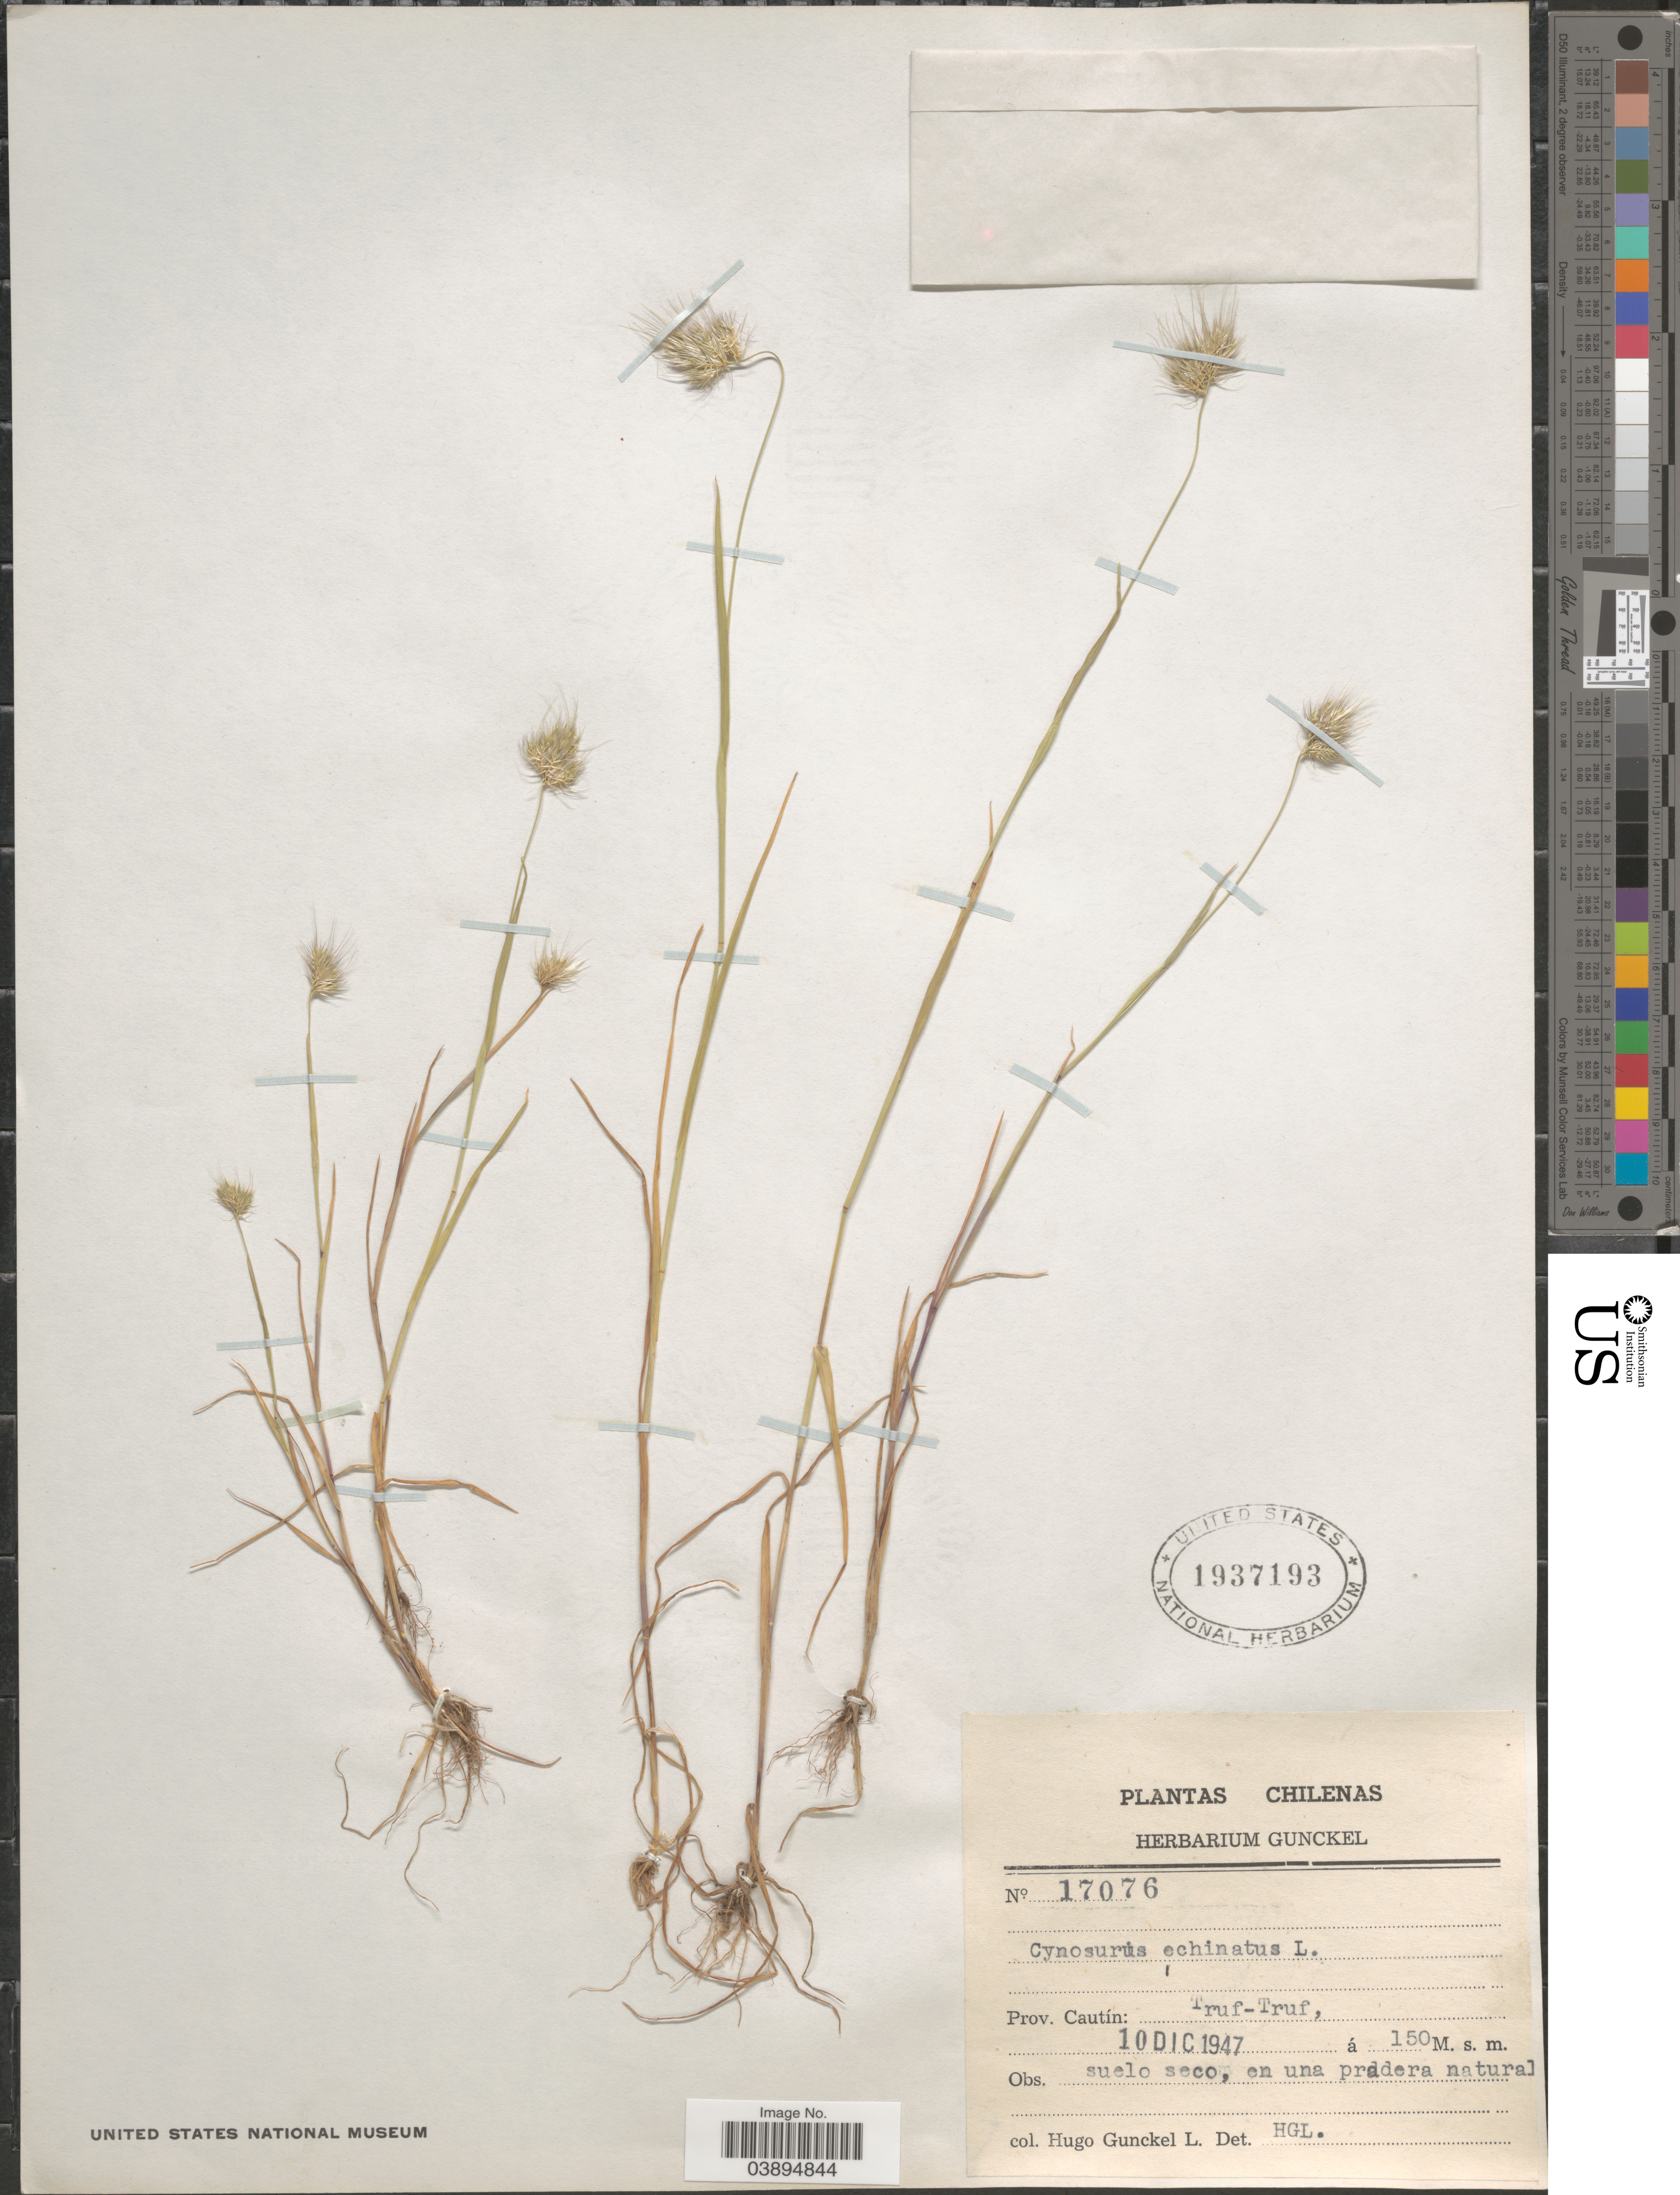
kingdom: Plantae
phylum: Tracheophyta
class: Liliopsida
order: Poales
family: Poaceae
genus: Cynosurus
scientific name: Cynosurus echinatus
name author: L.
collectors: H. Gunckel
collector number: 17076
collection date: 1947-12-10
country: Chile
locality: Prov. Cautín: Truf-Truf.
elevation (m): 150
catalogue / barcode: US 1937193